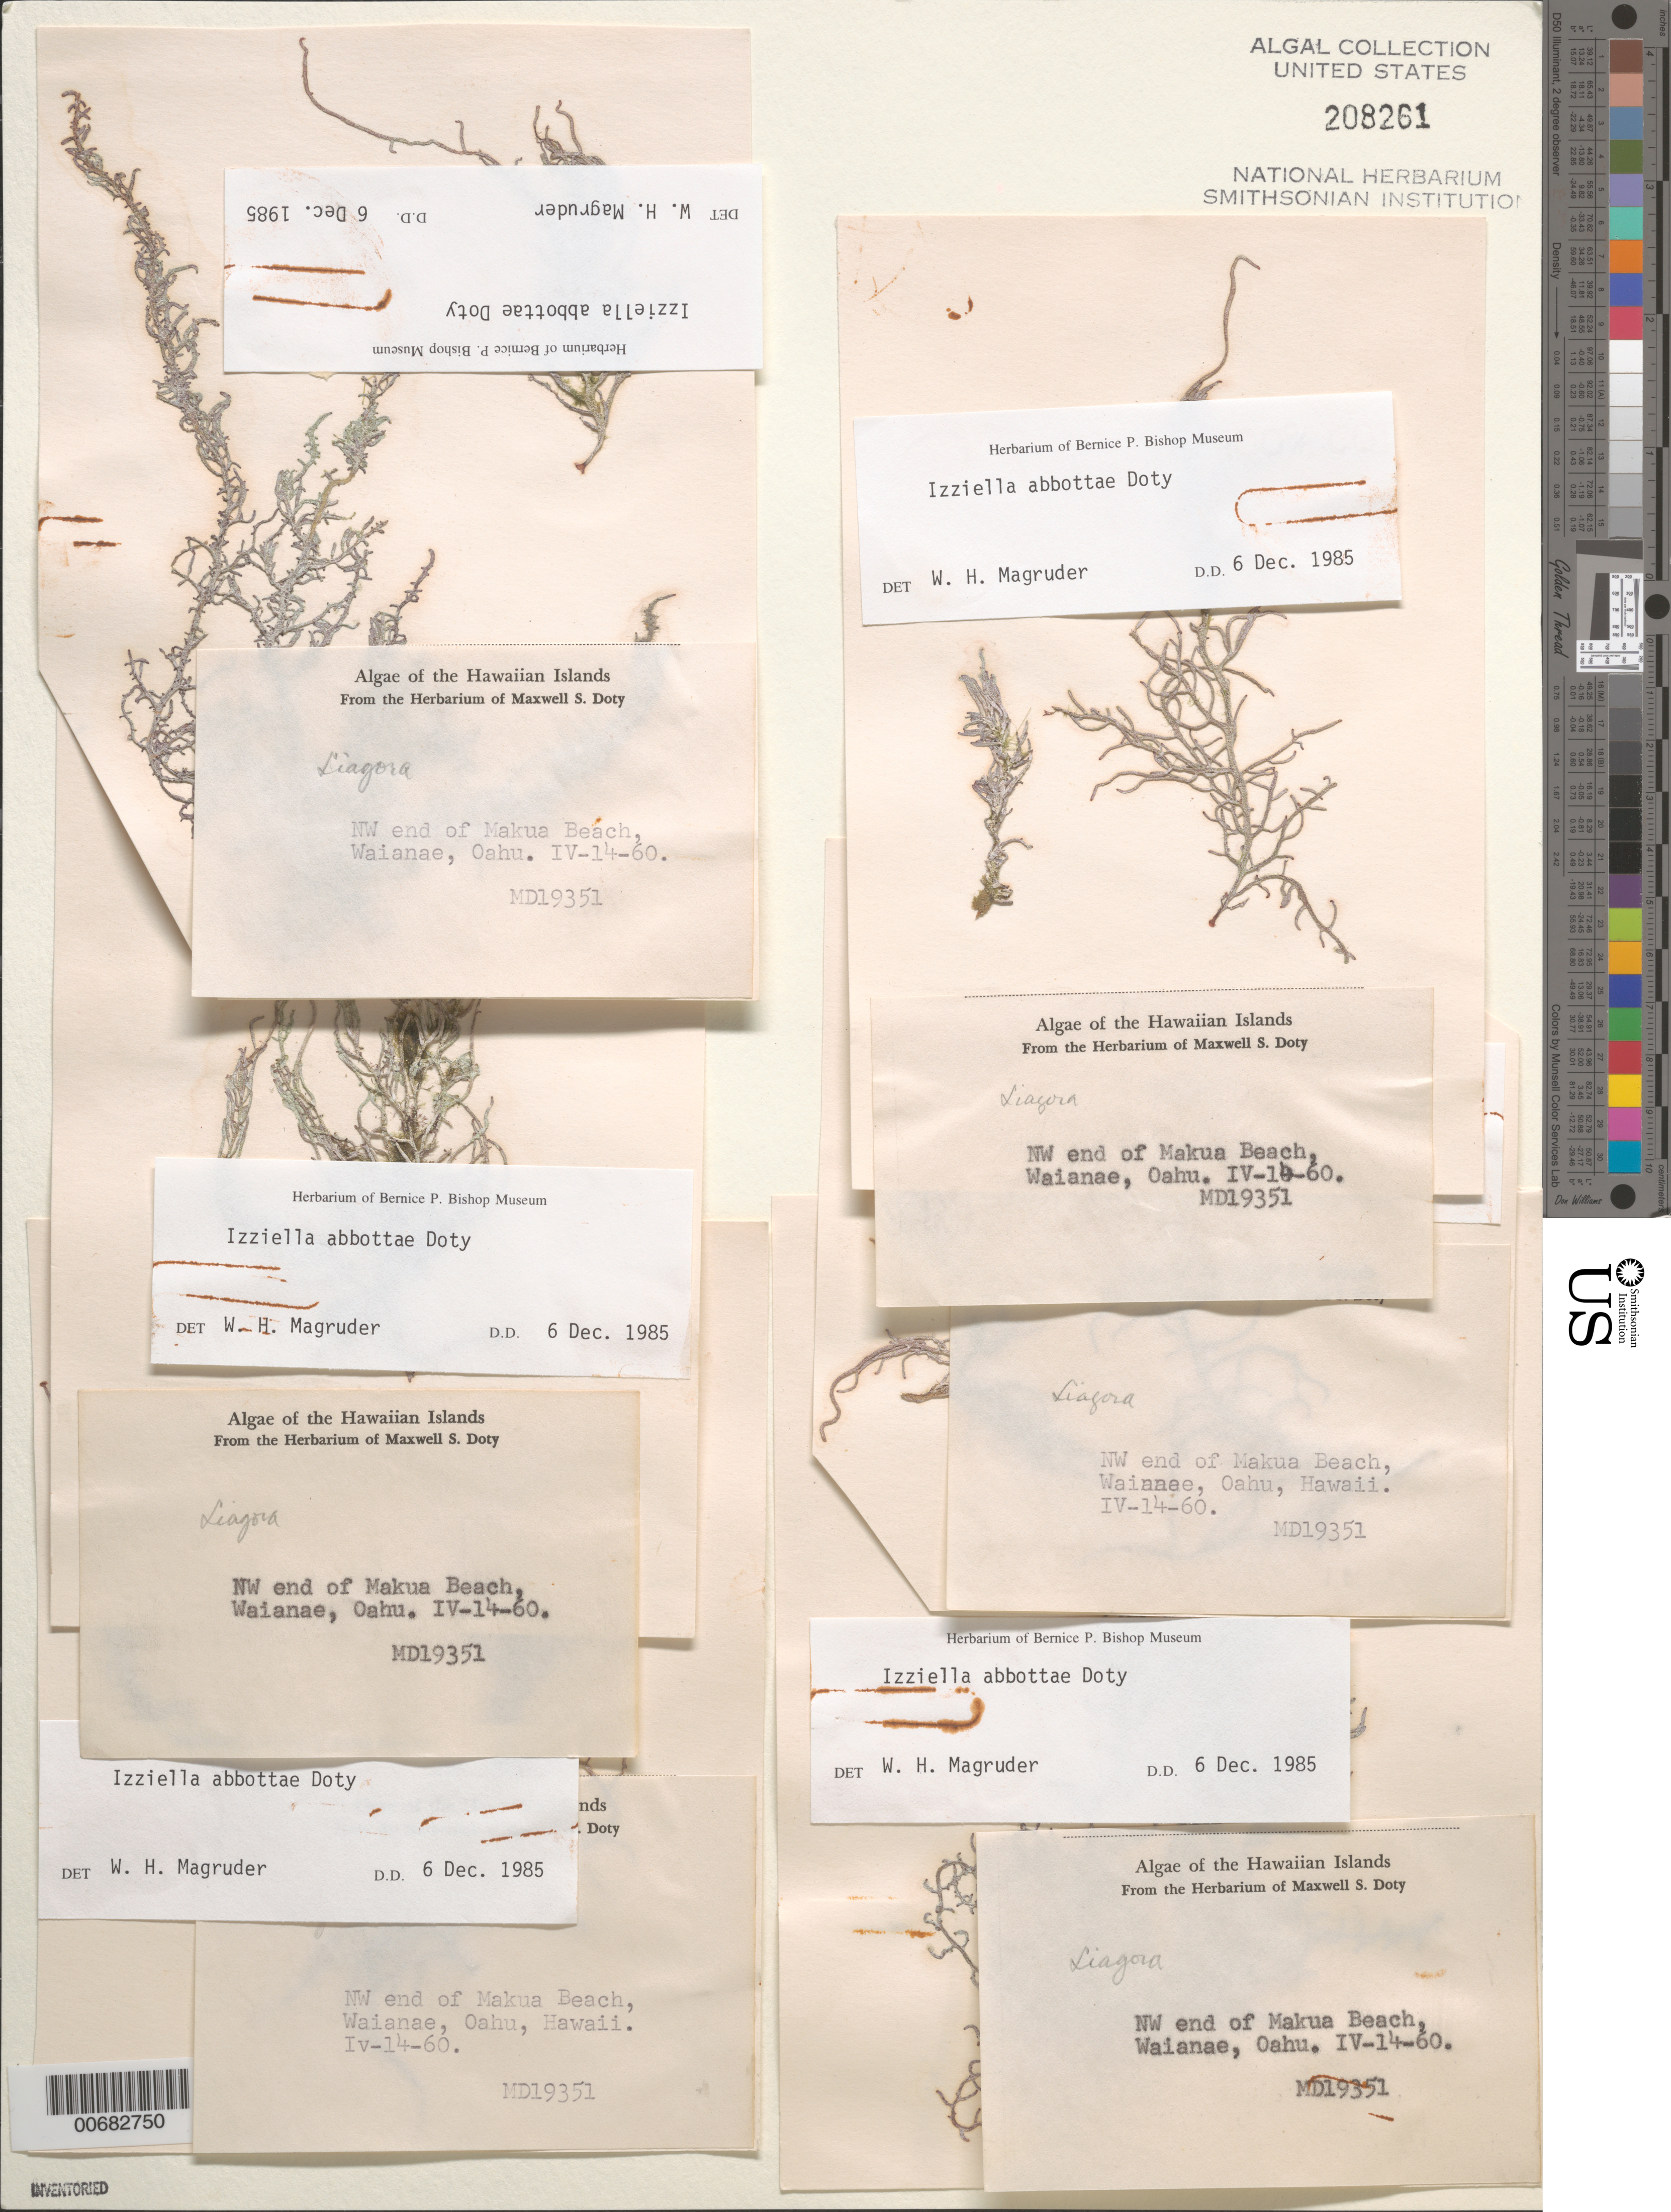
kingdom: Plantae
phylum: Rhodophyta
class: Florideophyceae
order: Nemaliales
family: Liagoraceae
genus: Izziella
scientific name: Izziella orientalis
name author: (J. Agardh) Huisman & Schils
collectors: M. S.Doty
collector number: MSD 19351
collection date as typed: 14 Apr 1960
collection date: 1960-04-14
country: United States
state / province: Hawaii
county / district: Honolulu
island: Oahu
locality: Makua Beach, Waianae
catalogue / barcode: US 208261